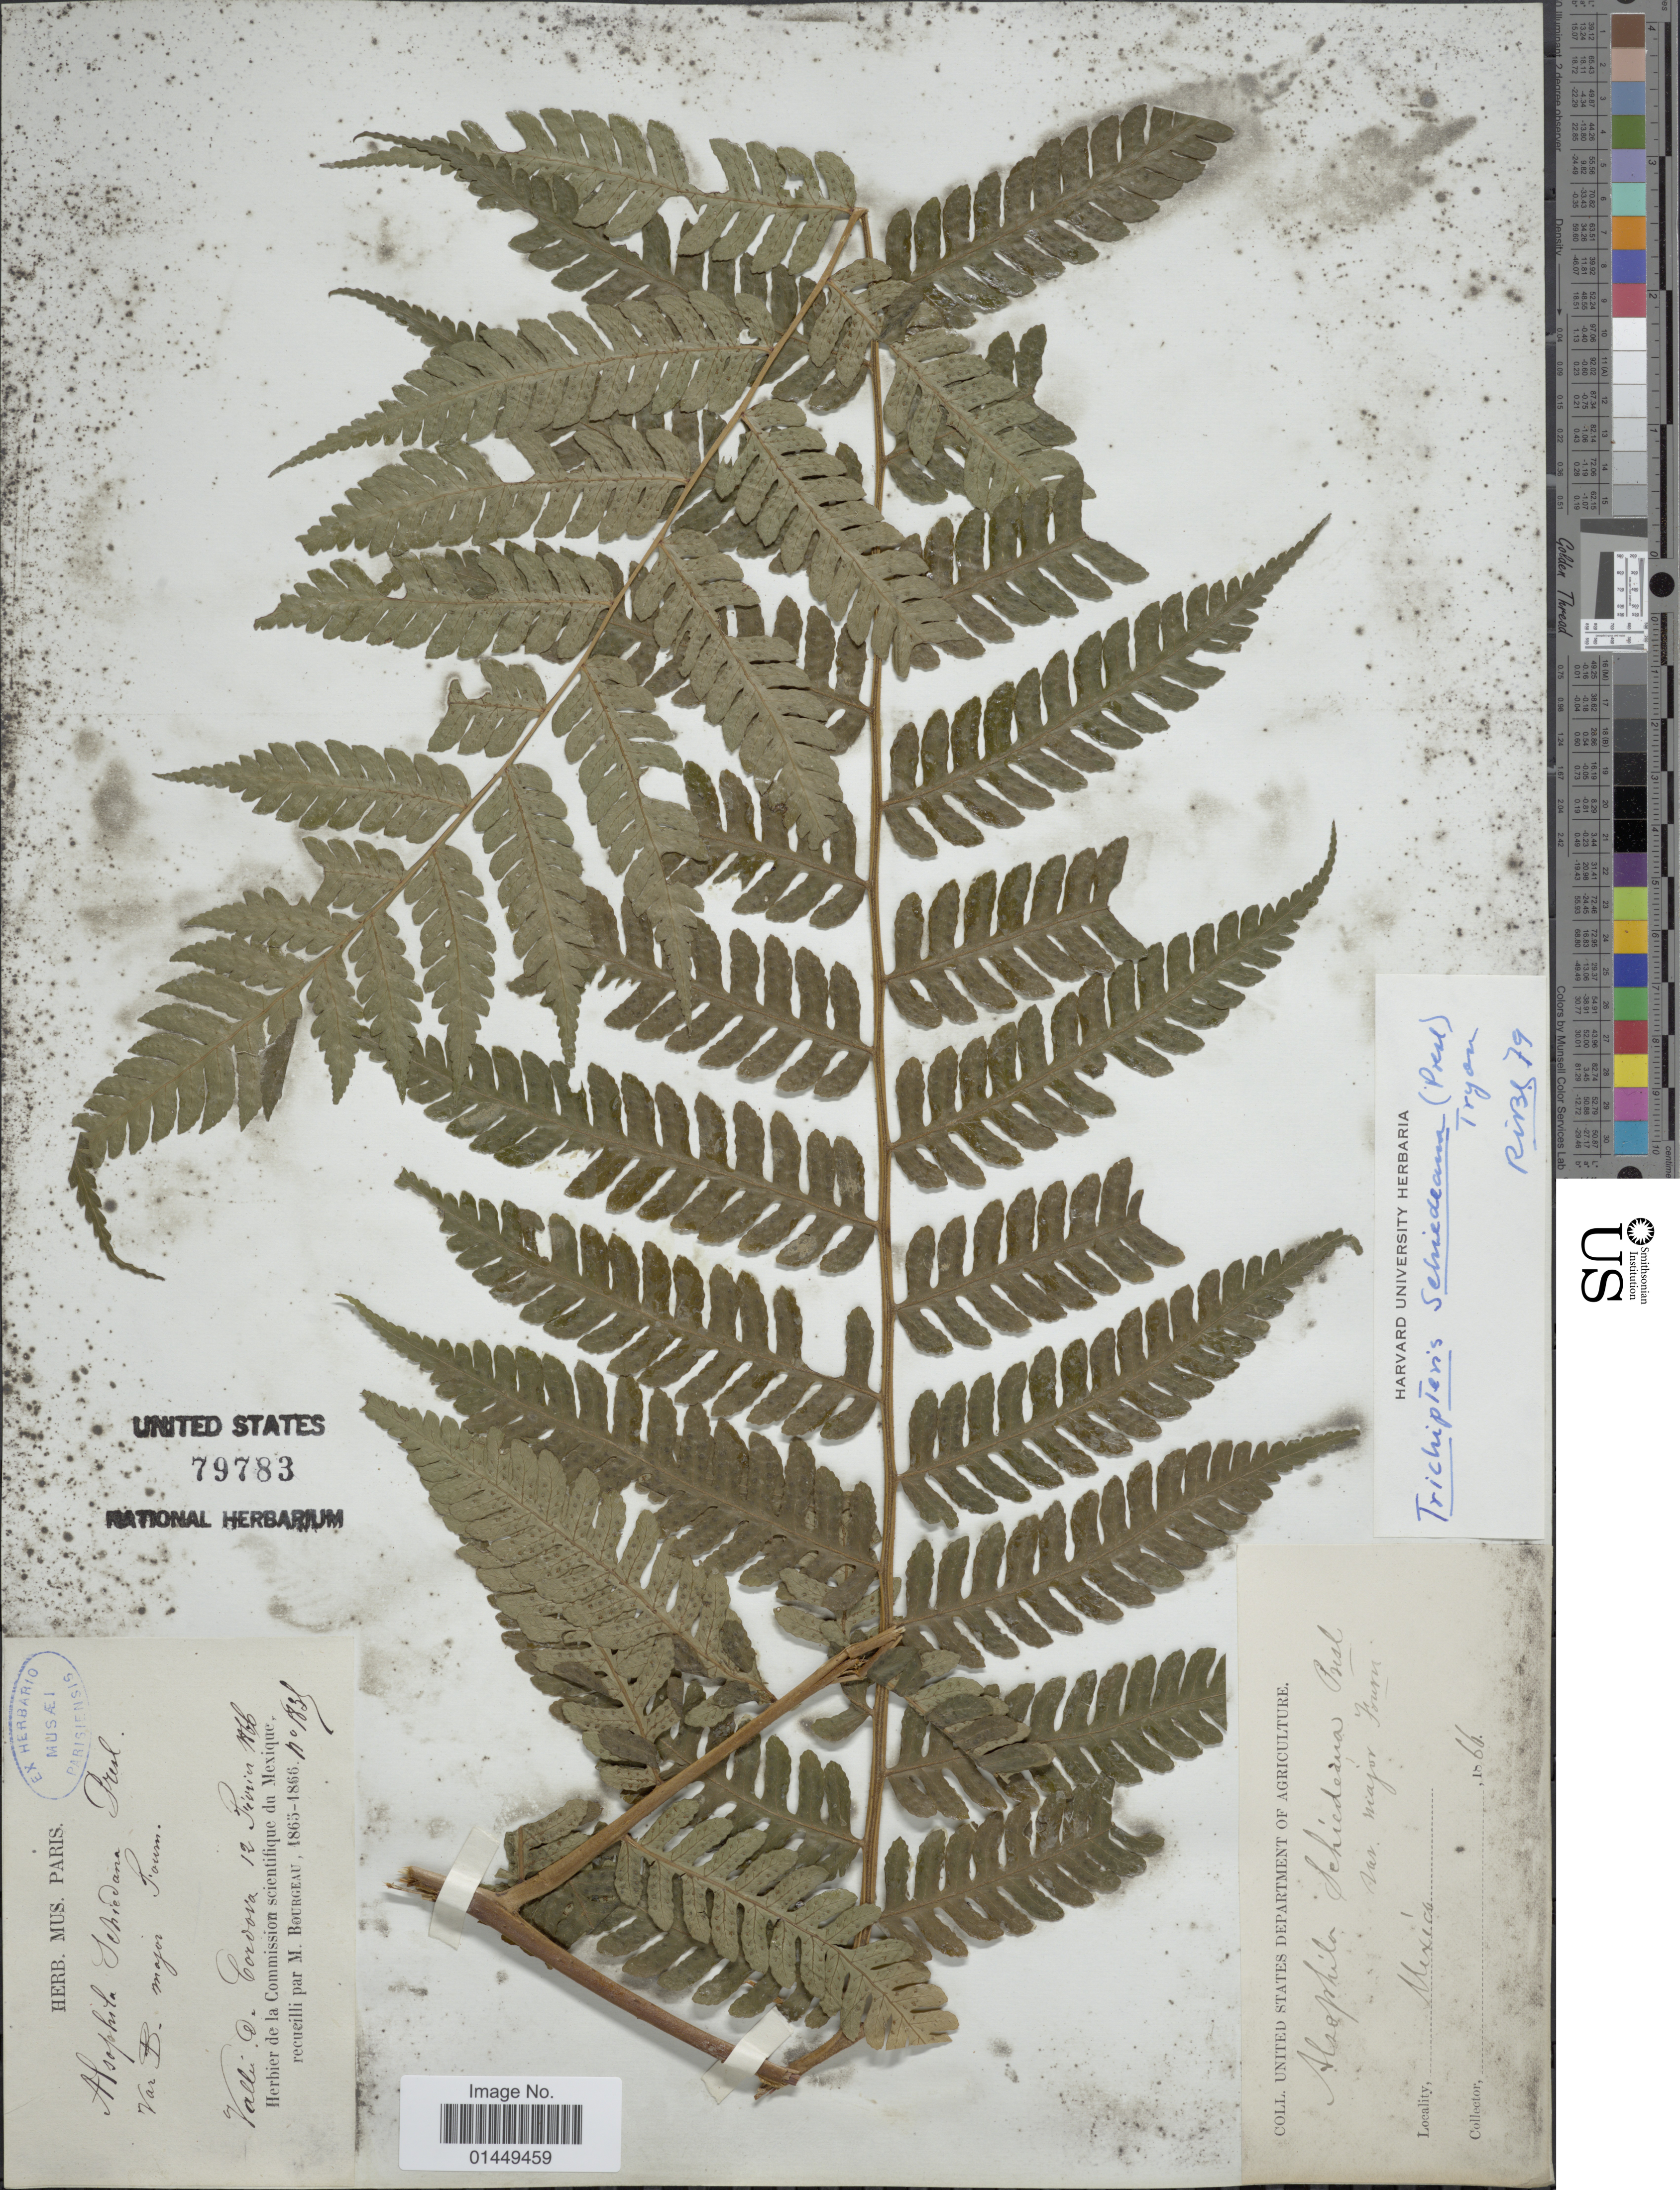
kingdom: Plantae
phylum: Tracheophyta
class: Polypodiopsida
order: Cyatheales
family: Cyatheaceae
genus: Cyathea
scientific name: Cyathea schiedeana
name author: (C. Presl) Domin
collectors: M. Bourgeau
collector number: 1839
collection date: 1866-02-12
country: Mexico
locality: Valle de Cordova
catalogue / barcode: US 79783